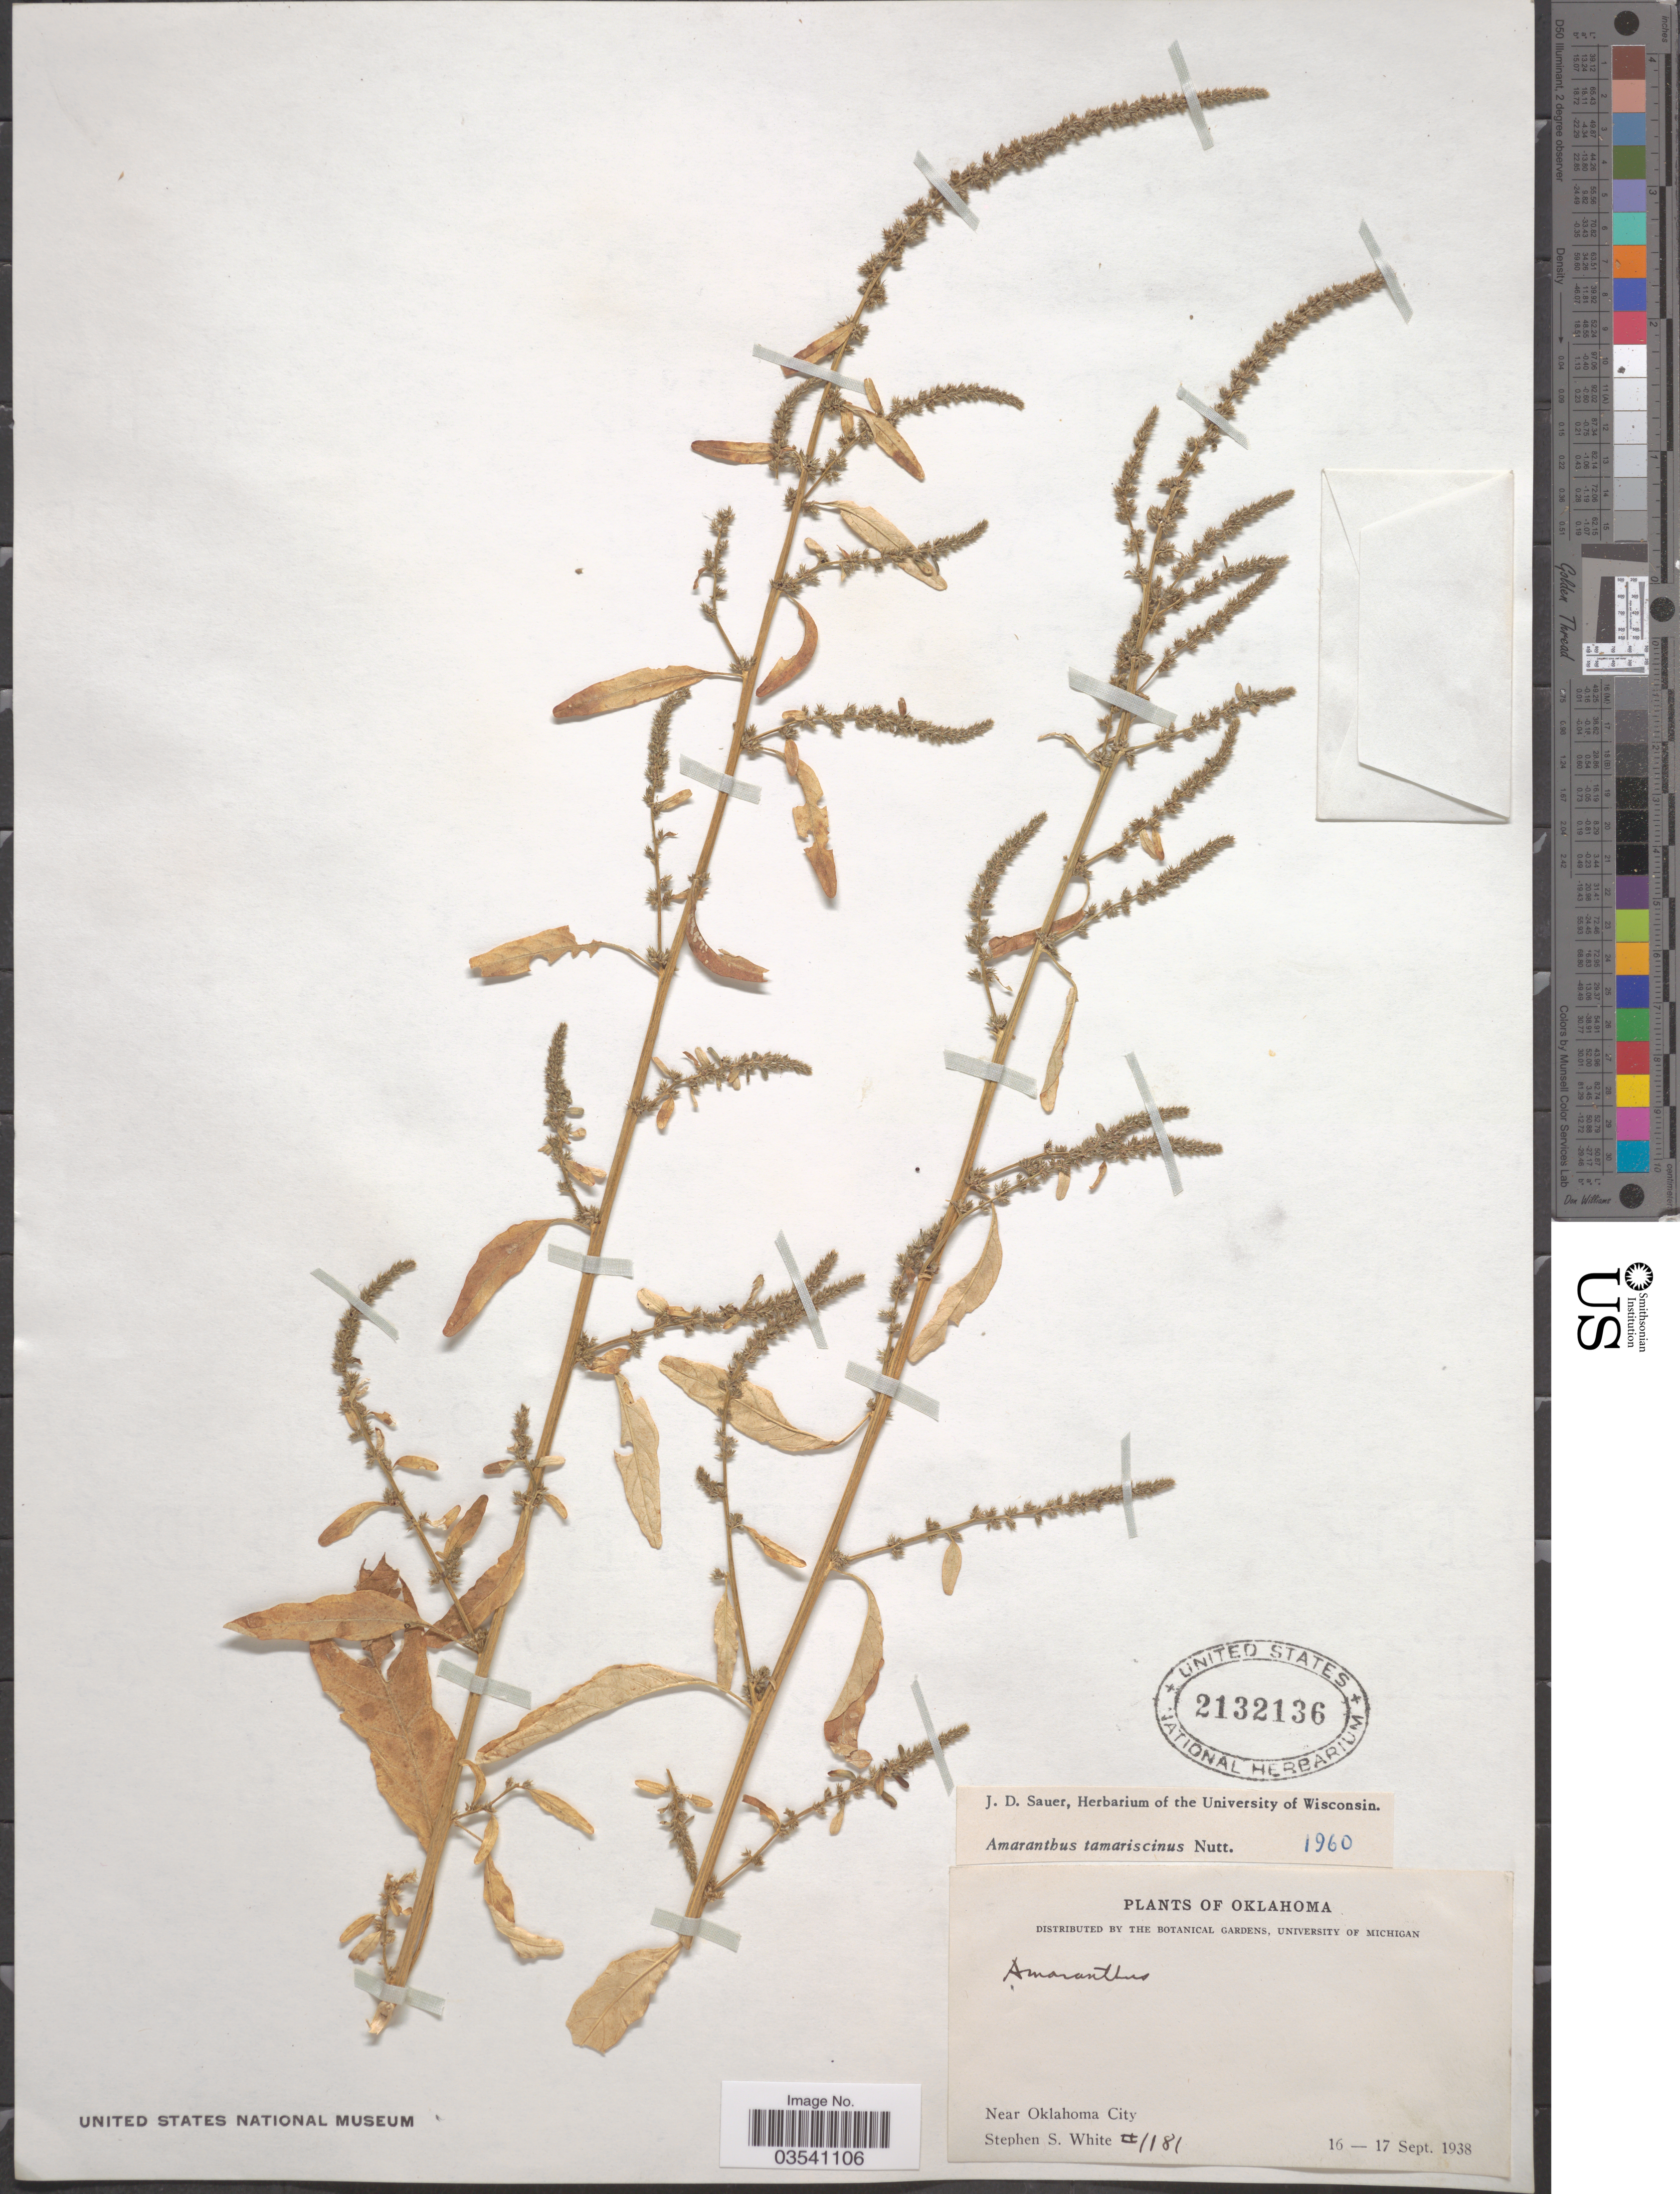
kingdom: Plantae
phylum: Tracheophyta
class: Magnoliopsida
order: Caryophyllales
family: Amaranthaceae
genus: Amaranthus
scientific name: Amaranthus tamariscinus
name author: Nutt.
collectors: S. S. White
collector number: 1181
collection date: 1938-09-16/1938-09-17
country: United States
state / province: Oklahoma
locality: Near Oklahoma City.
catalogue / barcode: US 2132136